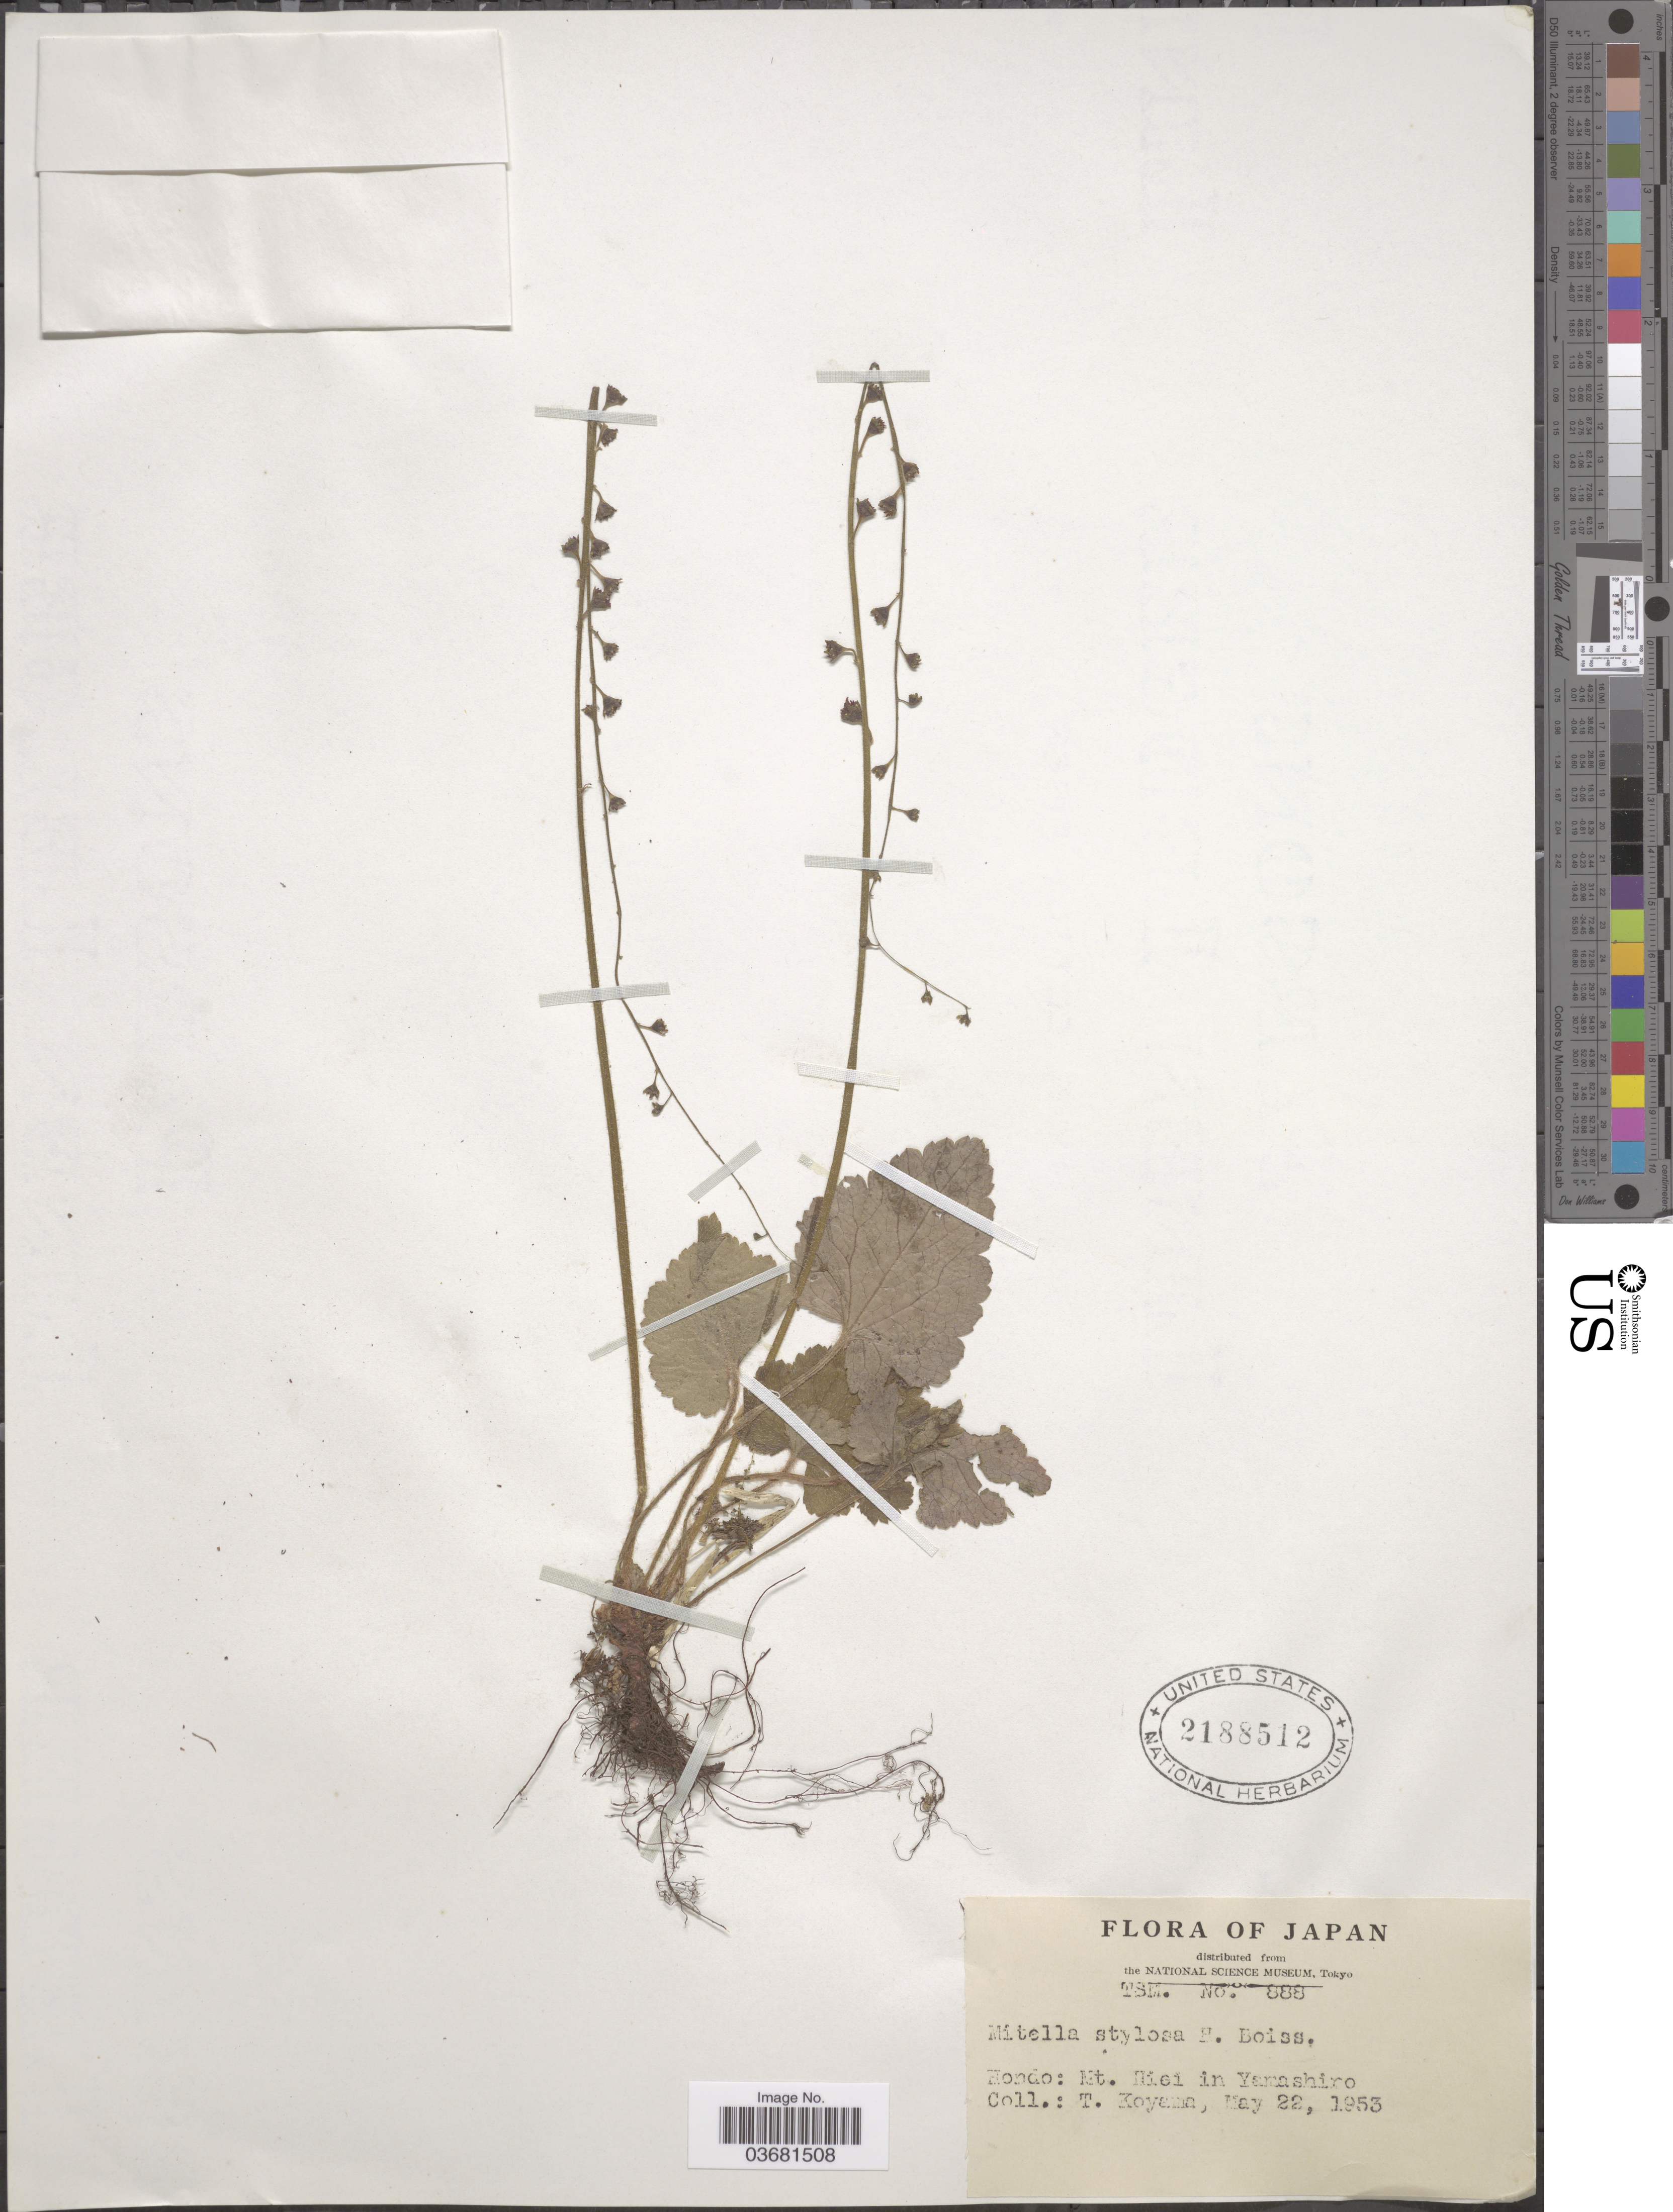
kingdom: Plantae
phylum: Tracheophyta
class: Magnoliopsida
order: Saxifragales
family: Saxifragaceae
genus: Mitella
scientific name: Mitella stylosa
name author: Boissieu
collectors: T. Koyama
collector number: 888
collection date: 1953-05-22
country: Japan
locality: Hondo: Mt. Niel in Yamashiro.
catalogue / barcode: US 2188512